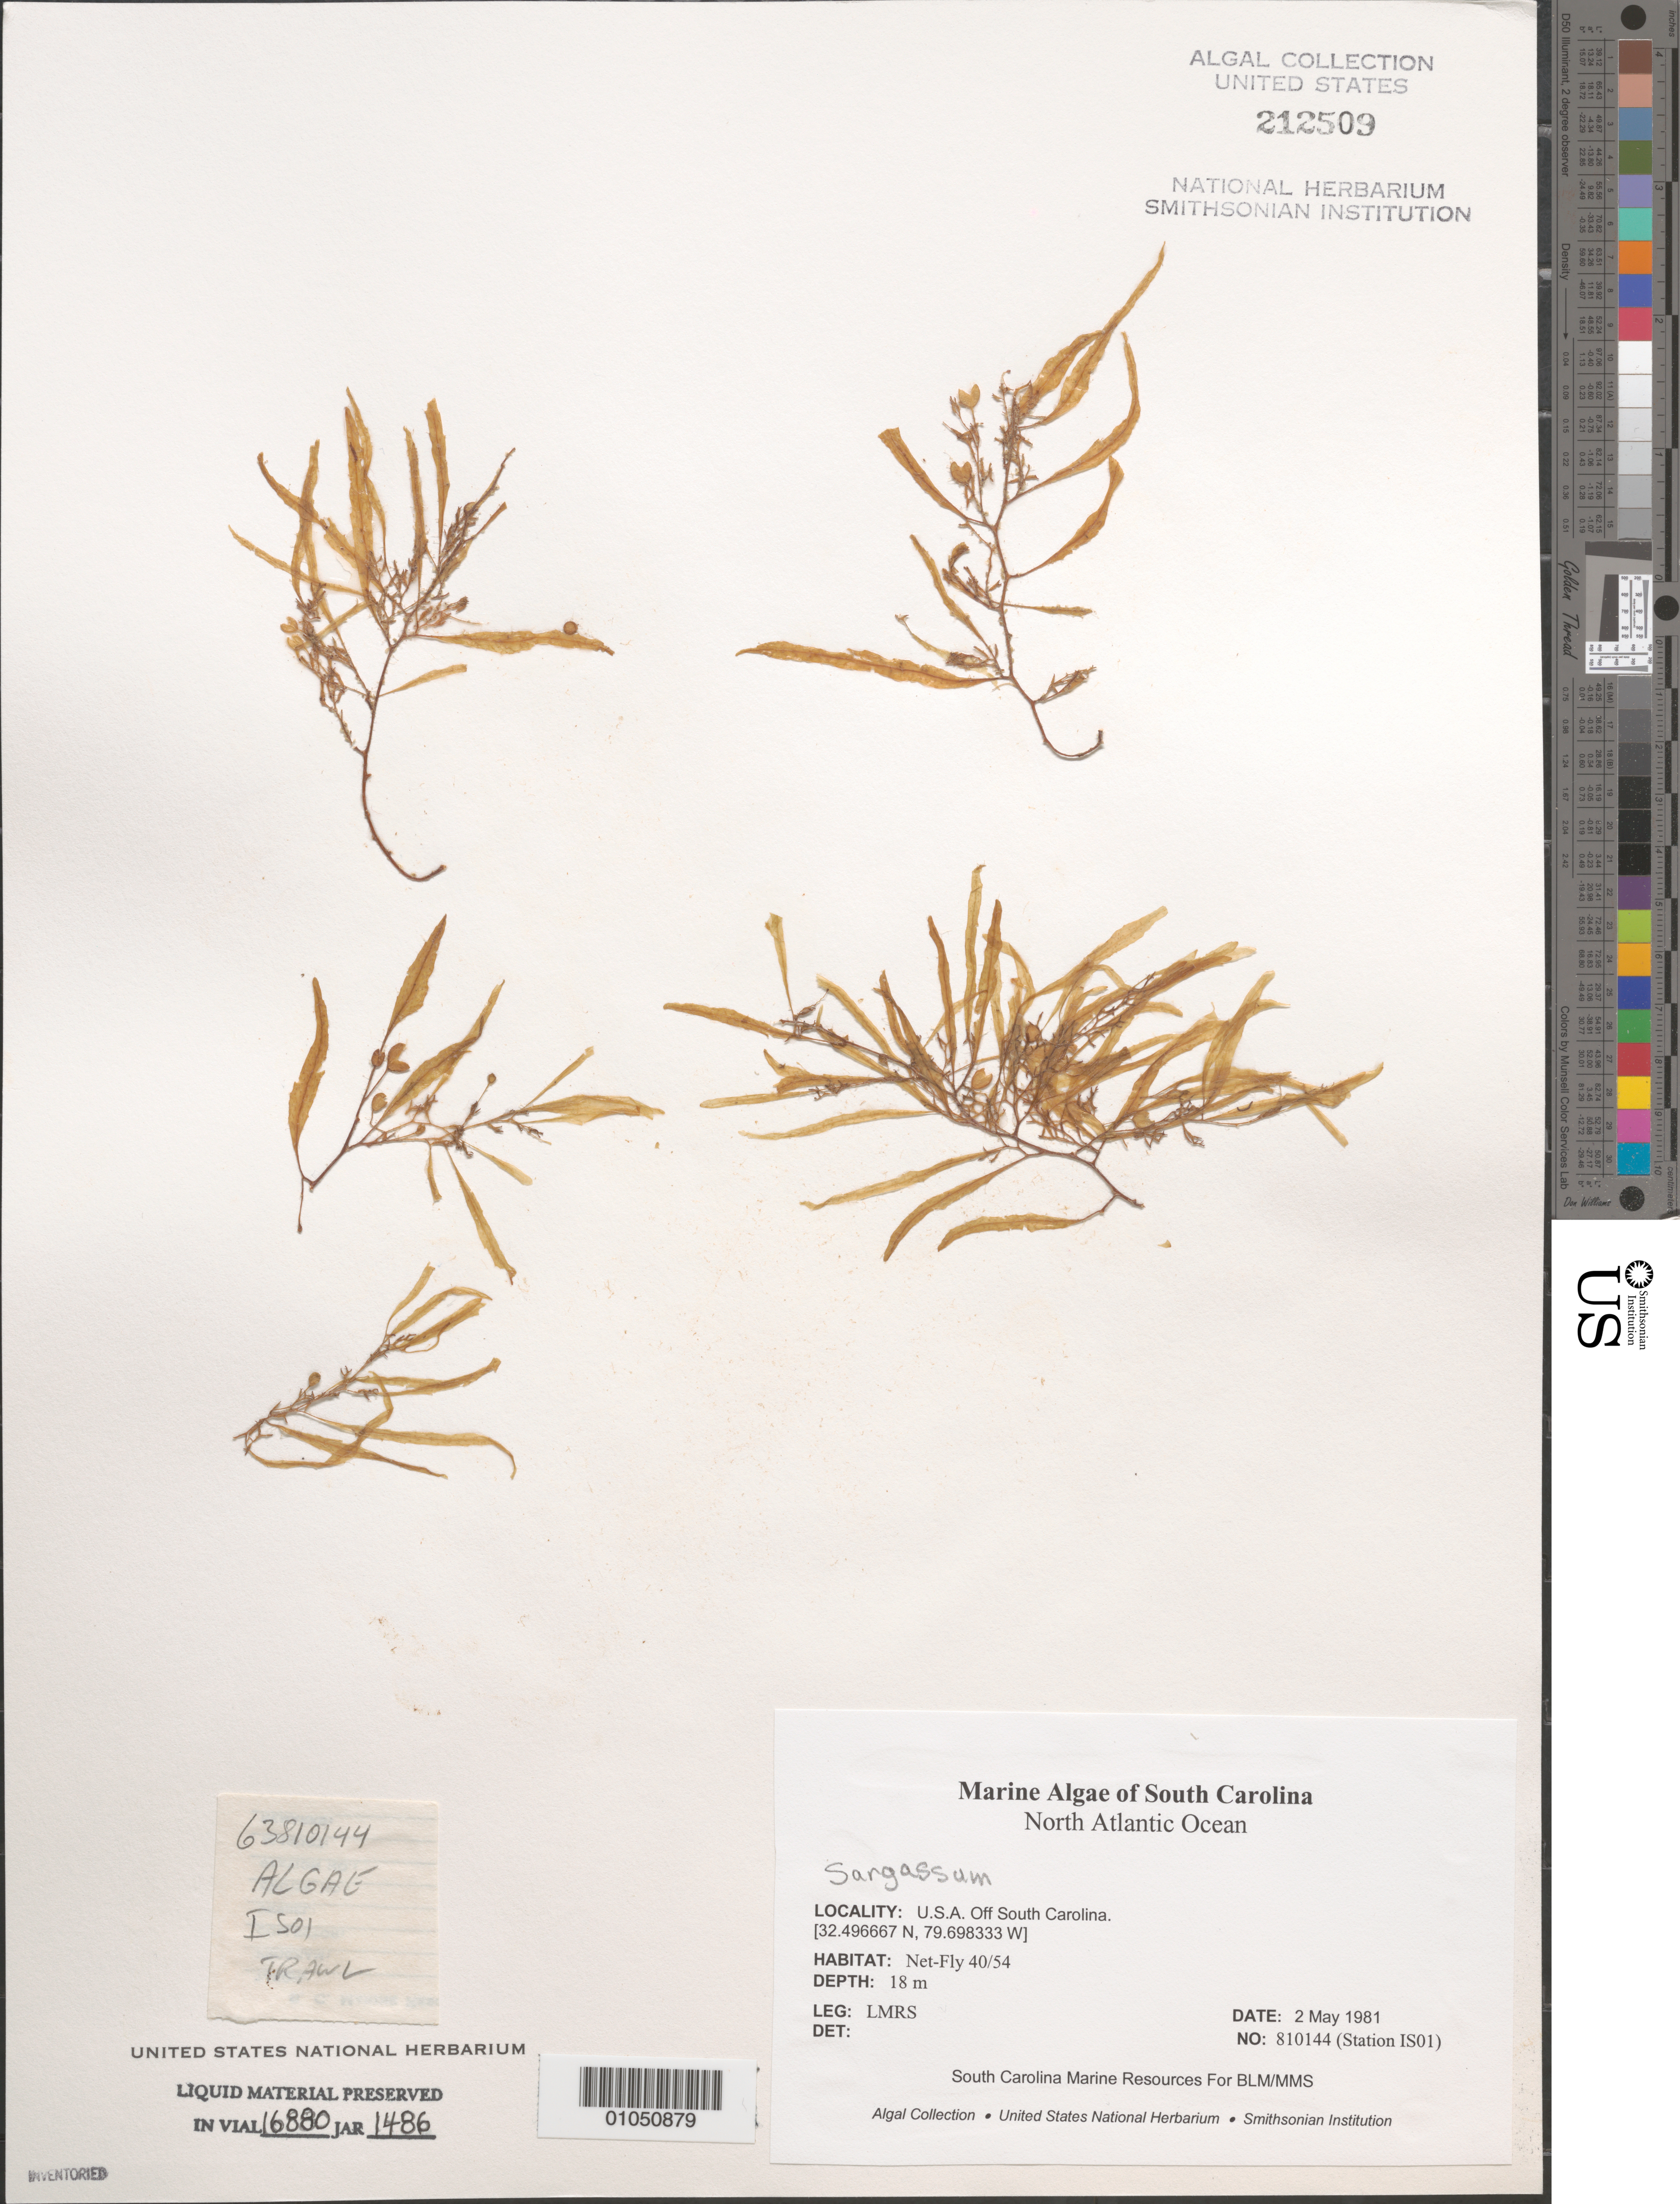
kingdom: Chromista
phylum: Ochrophyta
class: Phaeophyceae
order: Fucales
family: Sargassaceae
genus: Sargassum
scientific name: Sargassum sp.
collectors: LMRS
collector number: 810144 (Station IS01)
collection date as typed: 02 May 1981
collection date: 1981-05-02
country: United States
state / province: South Carolina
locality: North Atlantic Ocean off South Carolina coast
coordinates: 32.496667 N, 79.698333 W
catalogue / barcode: US 212509